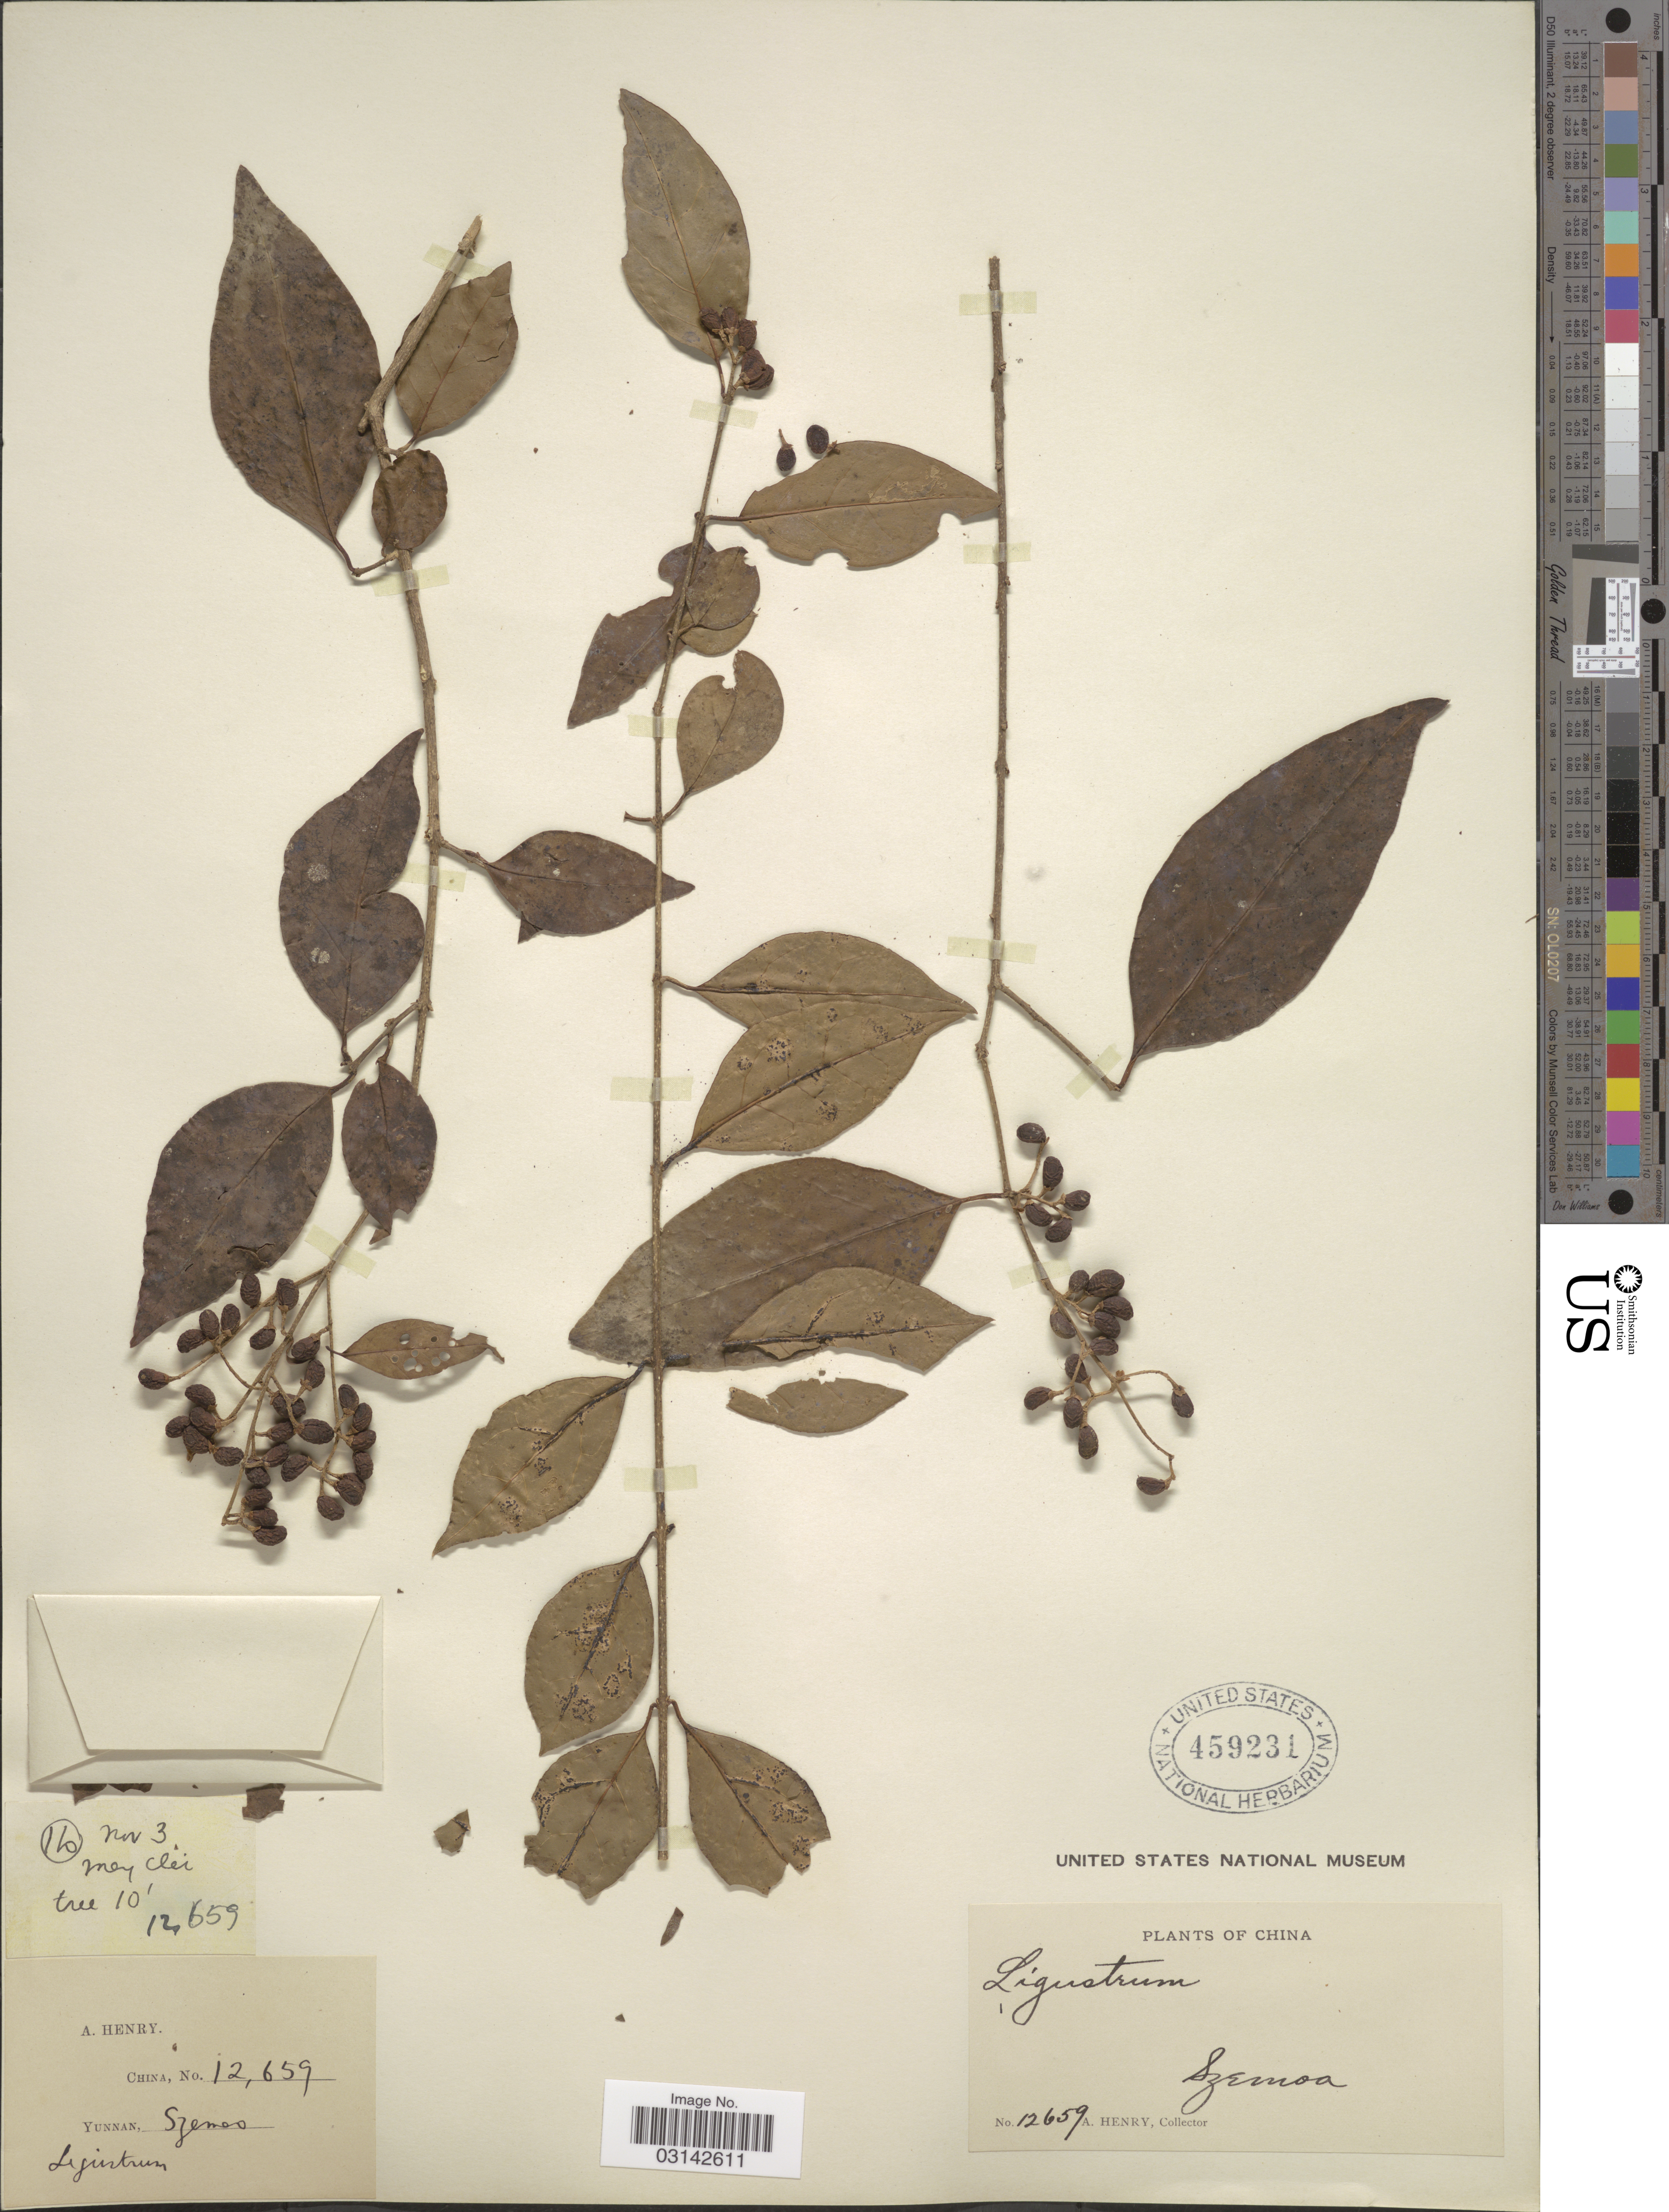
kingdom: Plantae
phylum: Tracheophyta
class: Magnoliopsida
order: Lamiales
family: Oleaceae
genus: Ligustrum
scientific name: Ligustrum sp.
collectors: A. Henry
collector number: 12659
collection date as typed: Transcribed d/m/y: /11/3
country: China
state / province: Yunnan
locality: Szemoa.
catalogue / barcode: US 459231